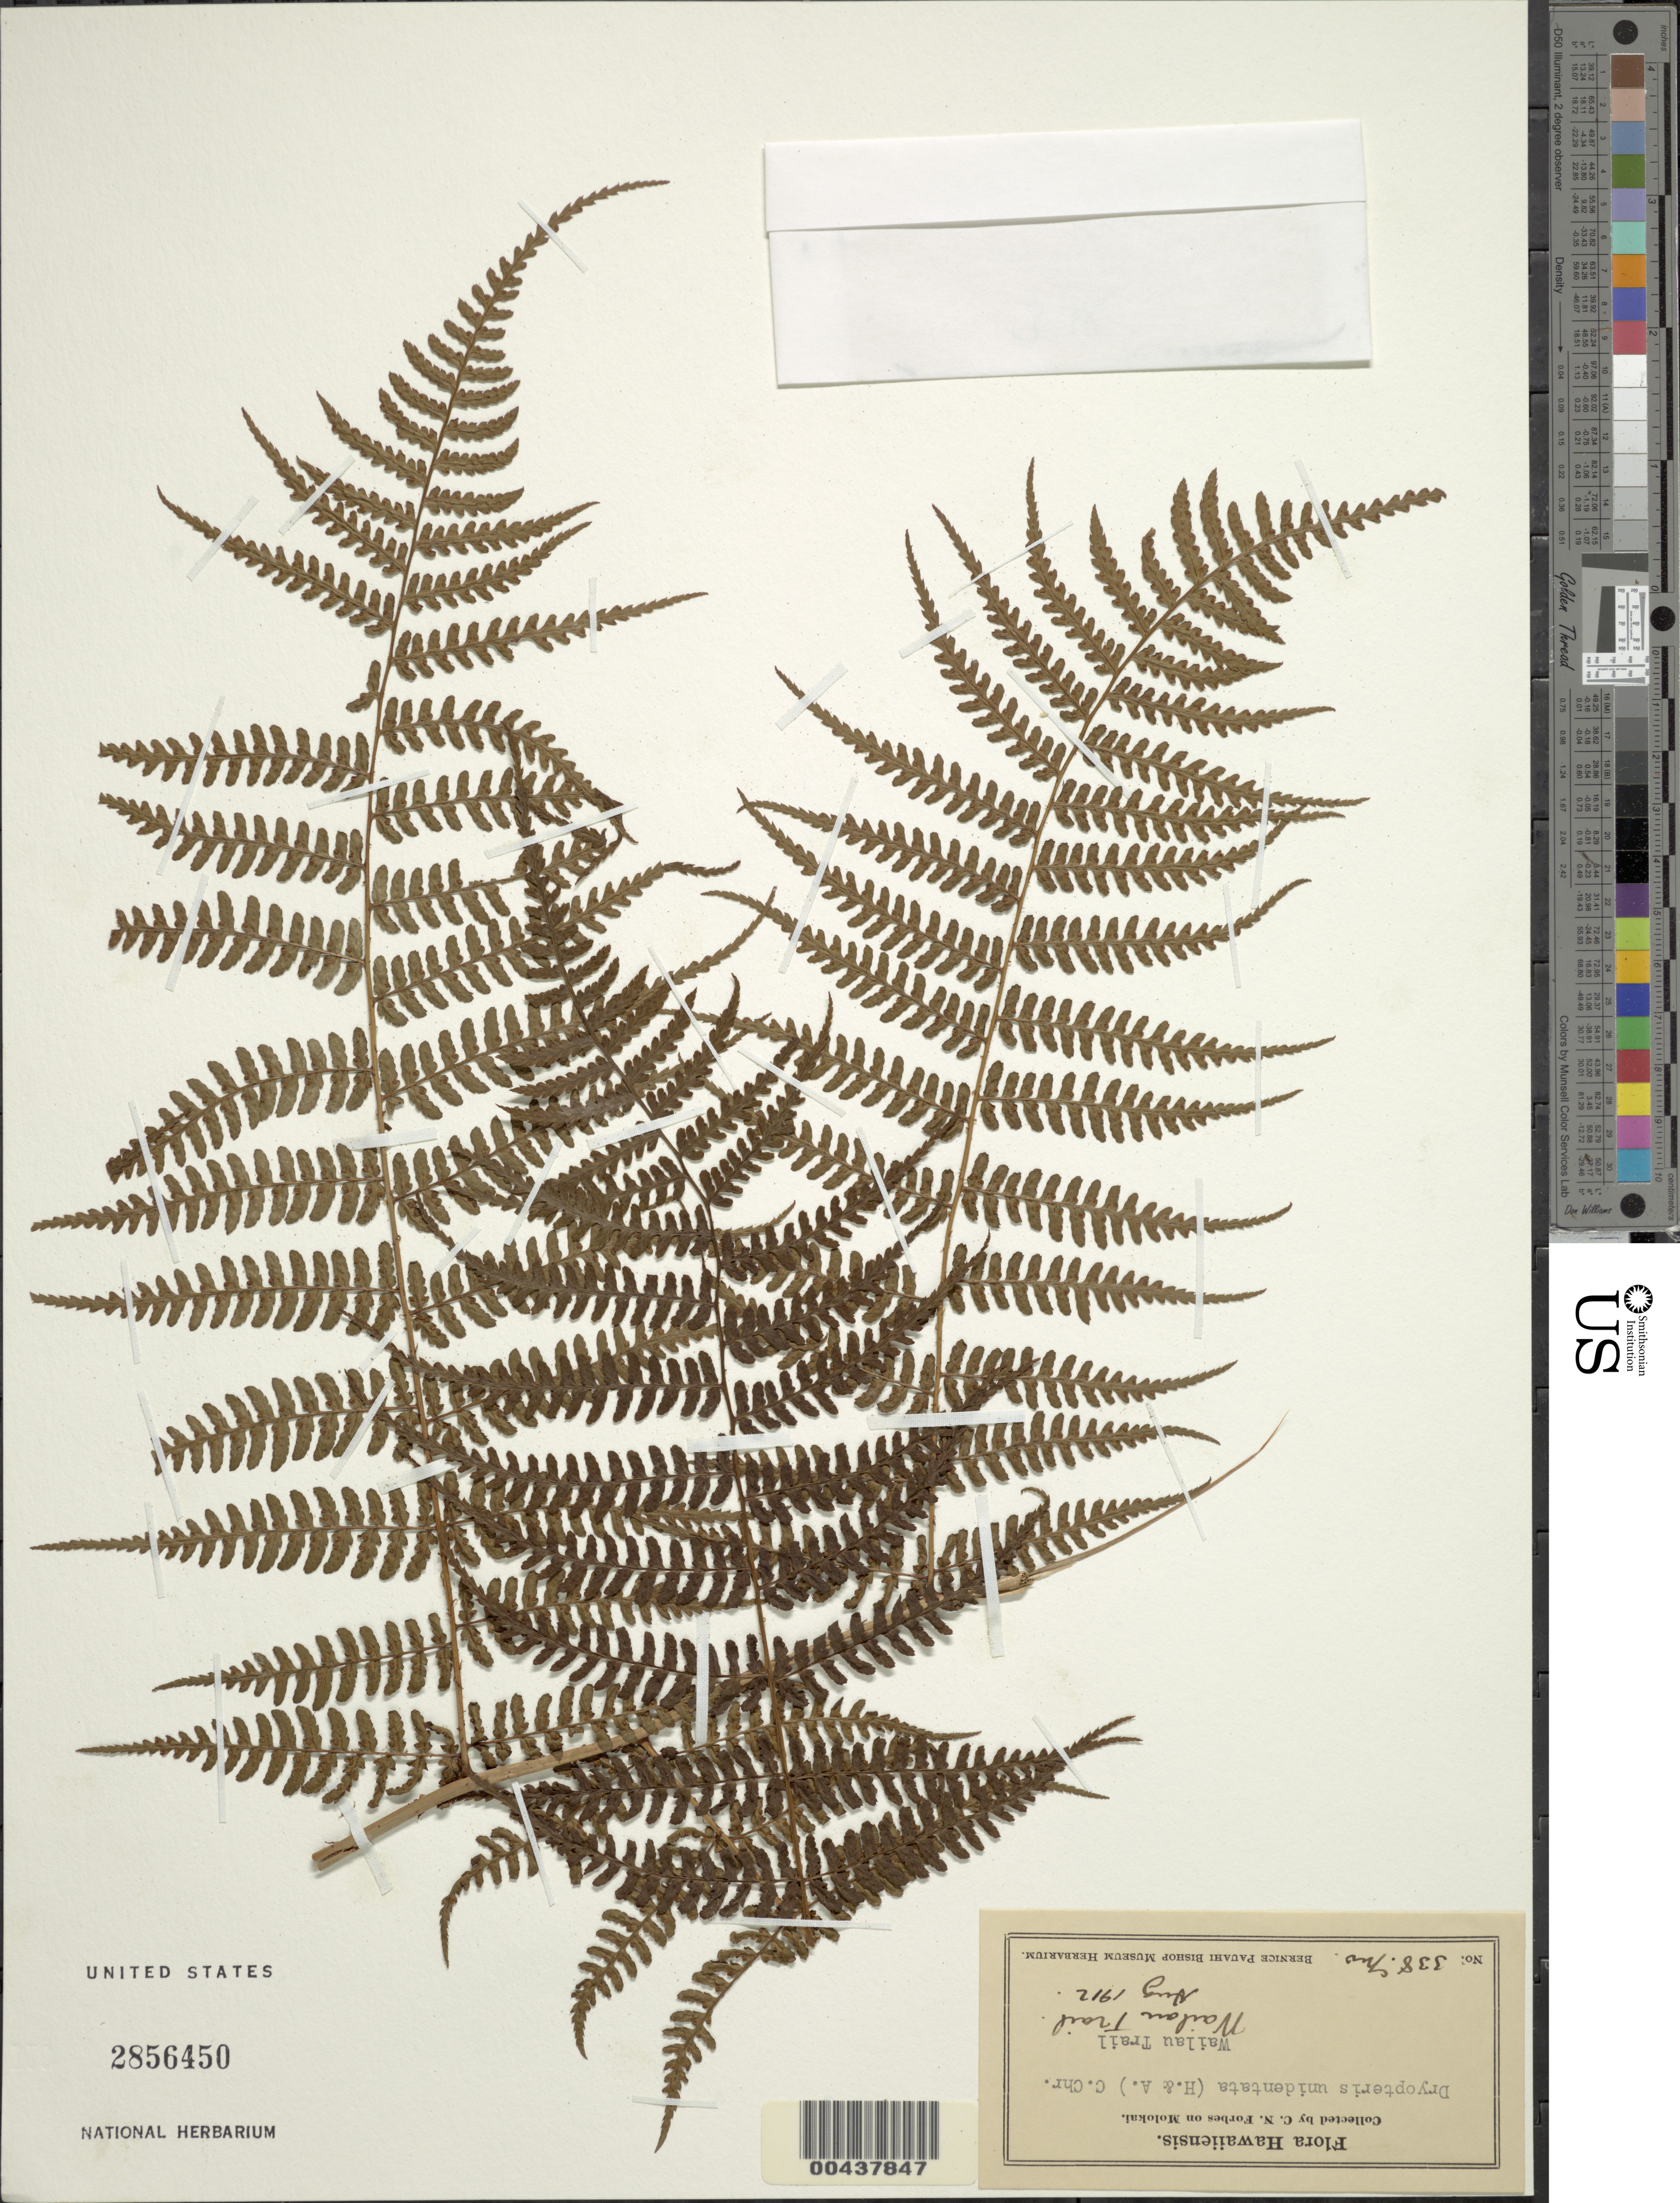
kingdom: Plantae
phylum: Tracheophyta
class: Polypodiopsida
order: Polypodiales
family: Dryopteridaceae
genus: Dryopteris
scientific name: Dryopteris unidentata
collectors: C. N. Forbes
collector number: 338.Mo.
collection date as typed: Aug 1912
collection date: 1912-08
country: United States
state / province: Hawaii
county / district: Maui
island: Moloka'i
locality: Wailau Trail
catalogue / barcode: US 2856450